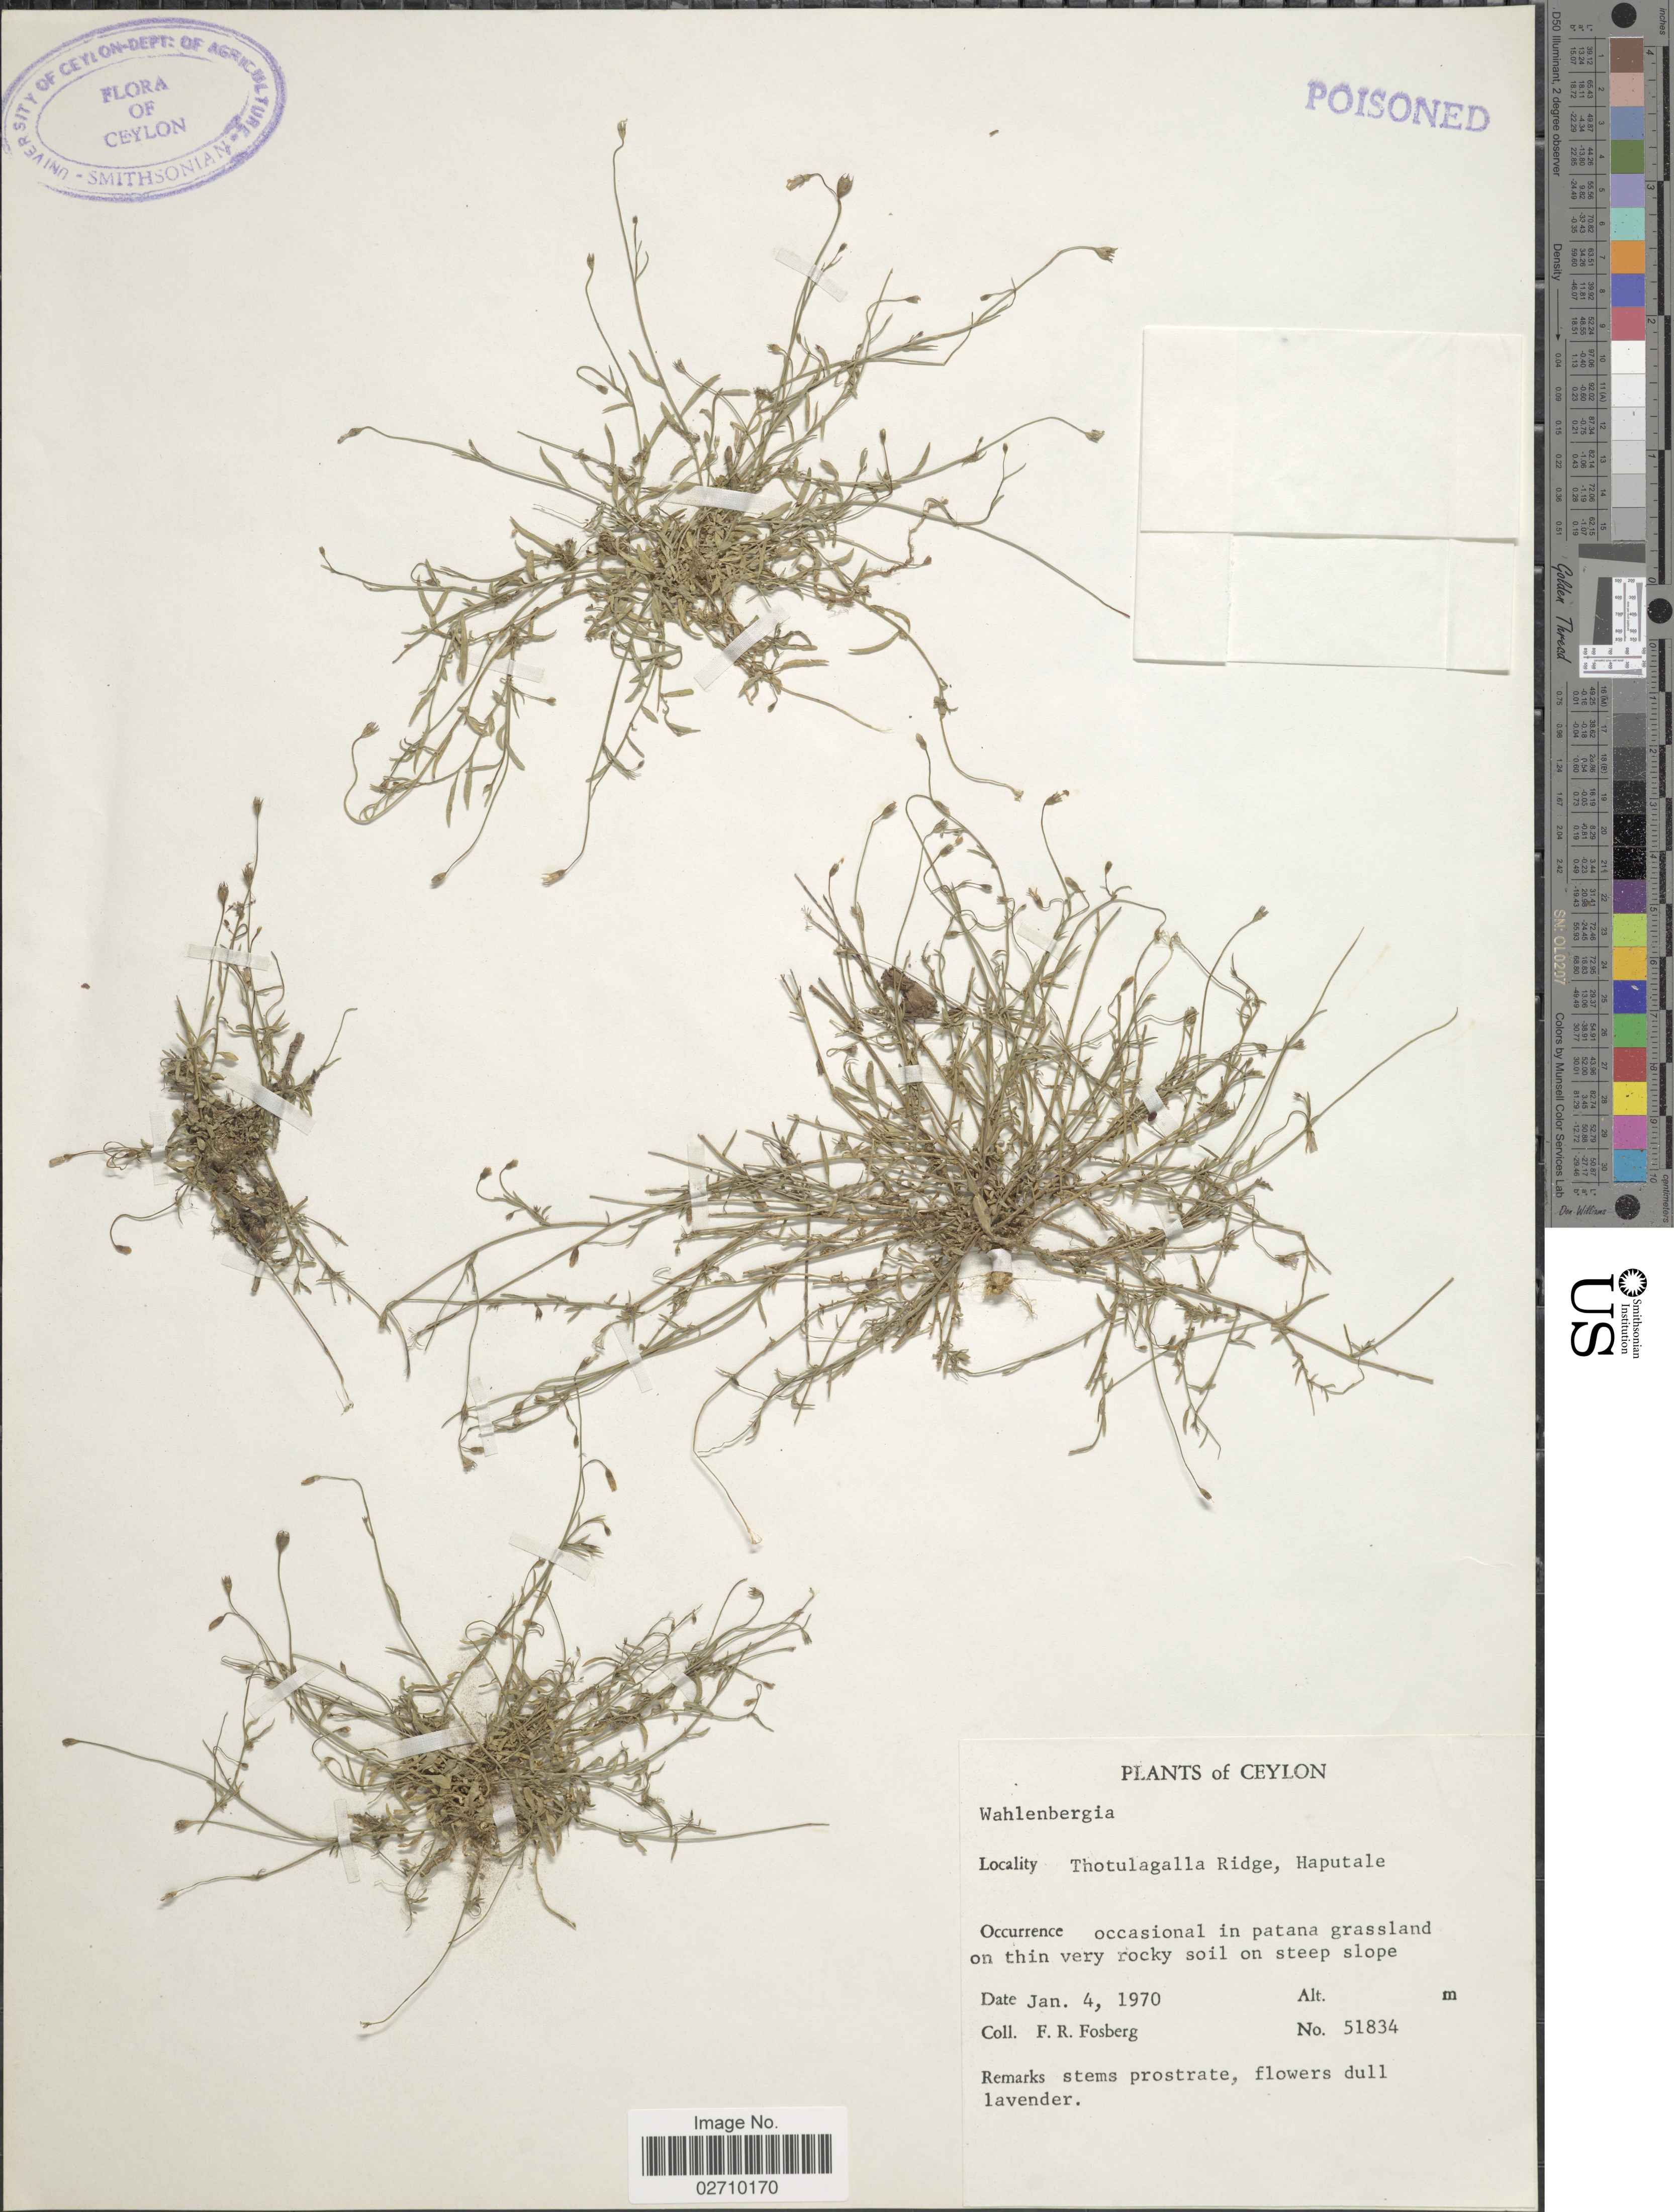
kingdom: Plantae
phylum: Tracheophyta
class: Magnoliopsida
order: Asterales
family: Campanulaceae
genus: Wahlenbergia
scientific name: Wahlenbergia sp.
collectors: F. R. Fosberg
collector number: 51834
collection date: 1970-01-04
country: Sri Lanka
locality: Ceylon. Thotulagalla Ridge, Haputale.